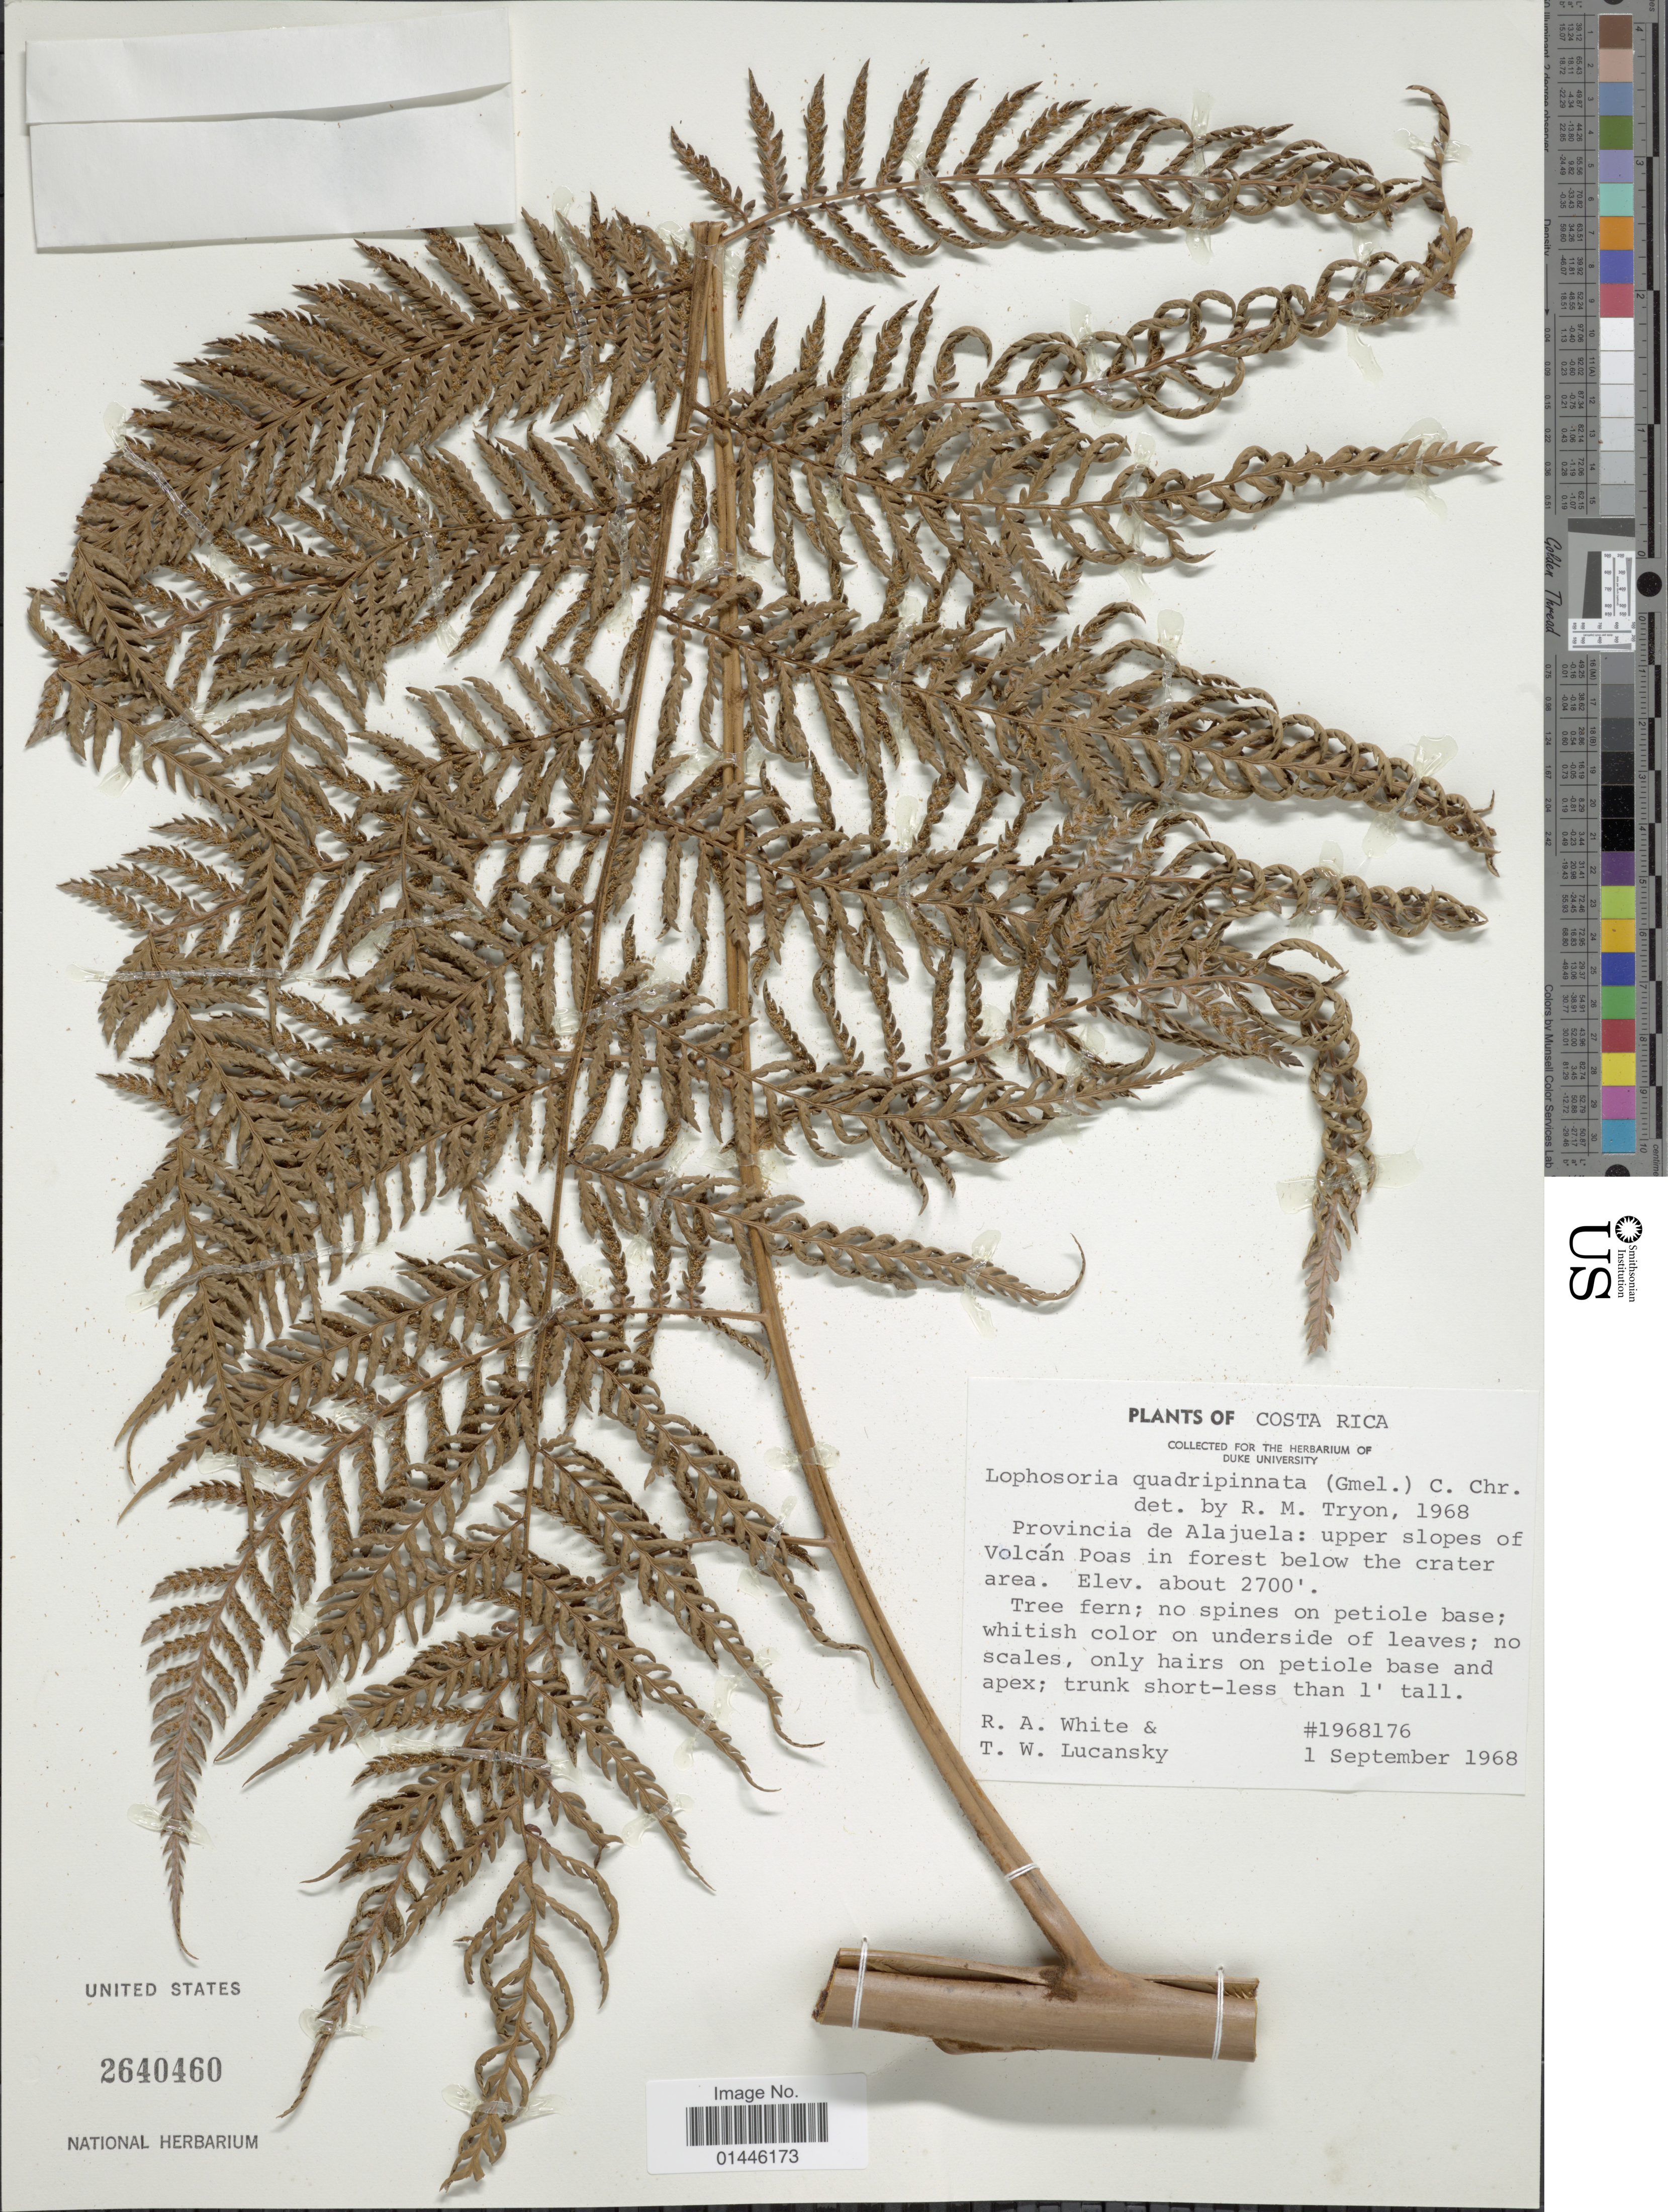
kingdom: Plantae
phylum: Tracheophyta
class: Polypodiopsida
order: Cyatheales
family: Dicksoniaceae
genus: Lophosoria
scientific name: Lophosoria quadripinnata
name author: (J.F. Gmel.) C. Chr.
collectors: R. A. White & T. Lucansky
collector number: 1968176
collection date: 1968-09-01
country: Costa Rica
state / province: Alajuela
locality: Upper slopes of Volcán Poas in forest below the crater area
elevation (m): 823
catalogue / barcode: US 2640460